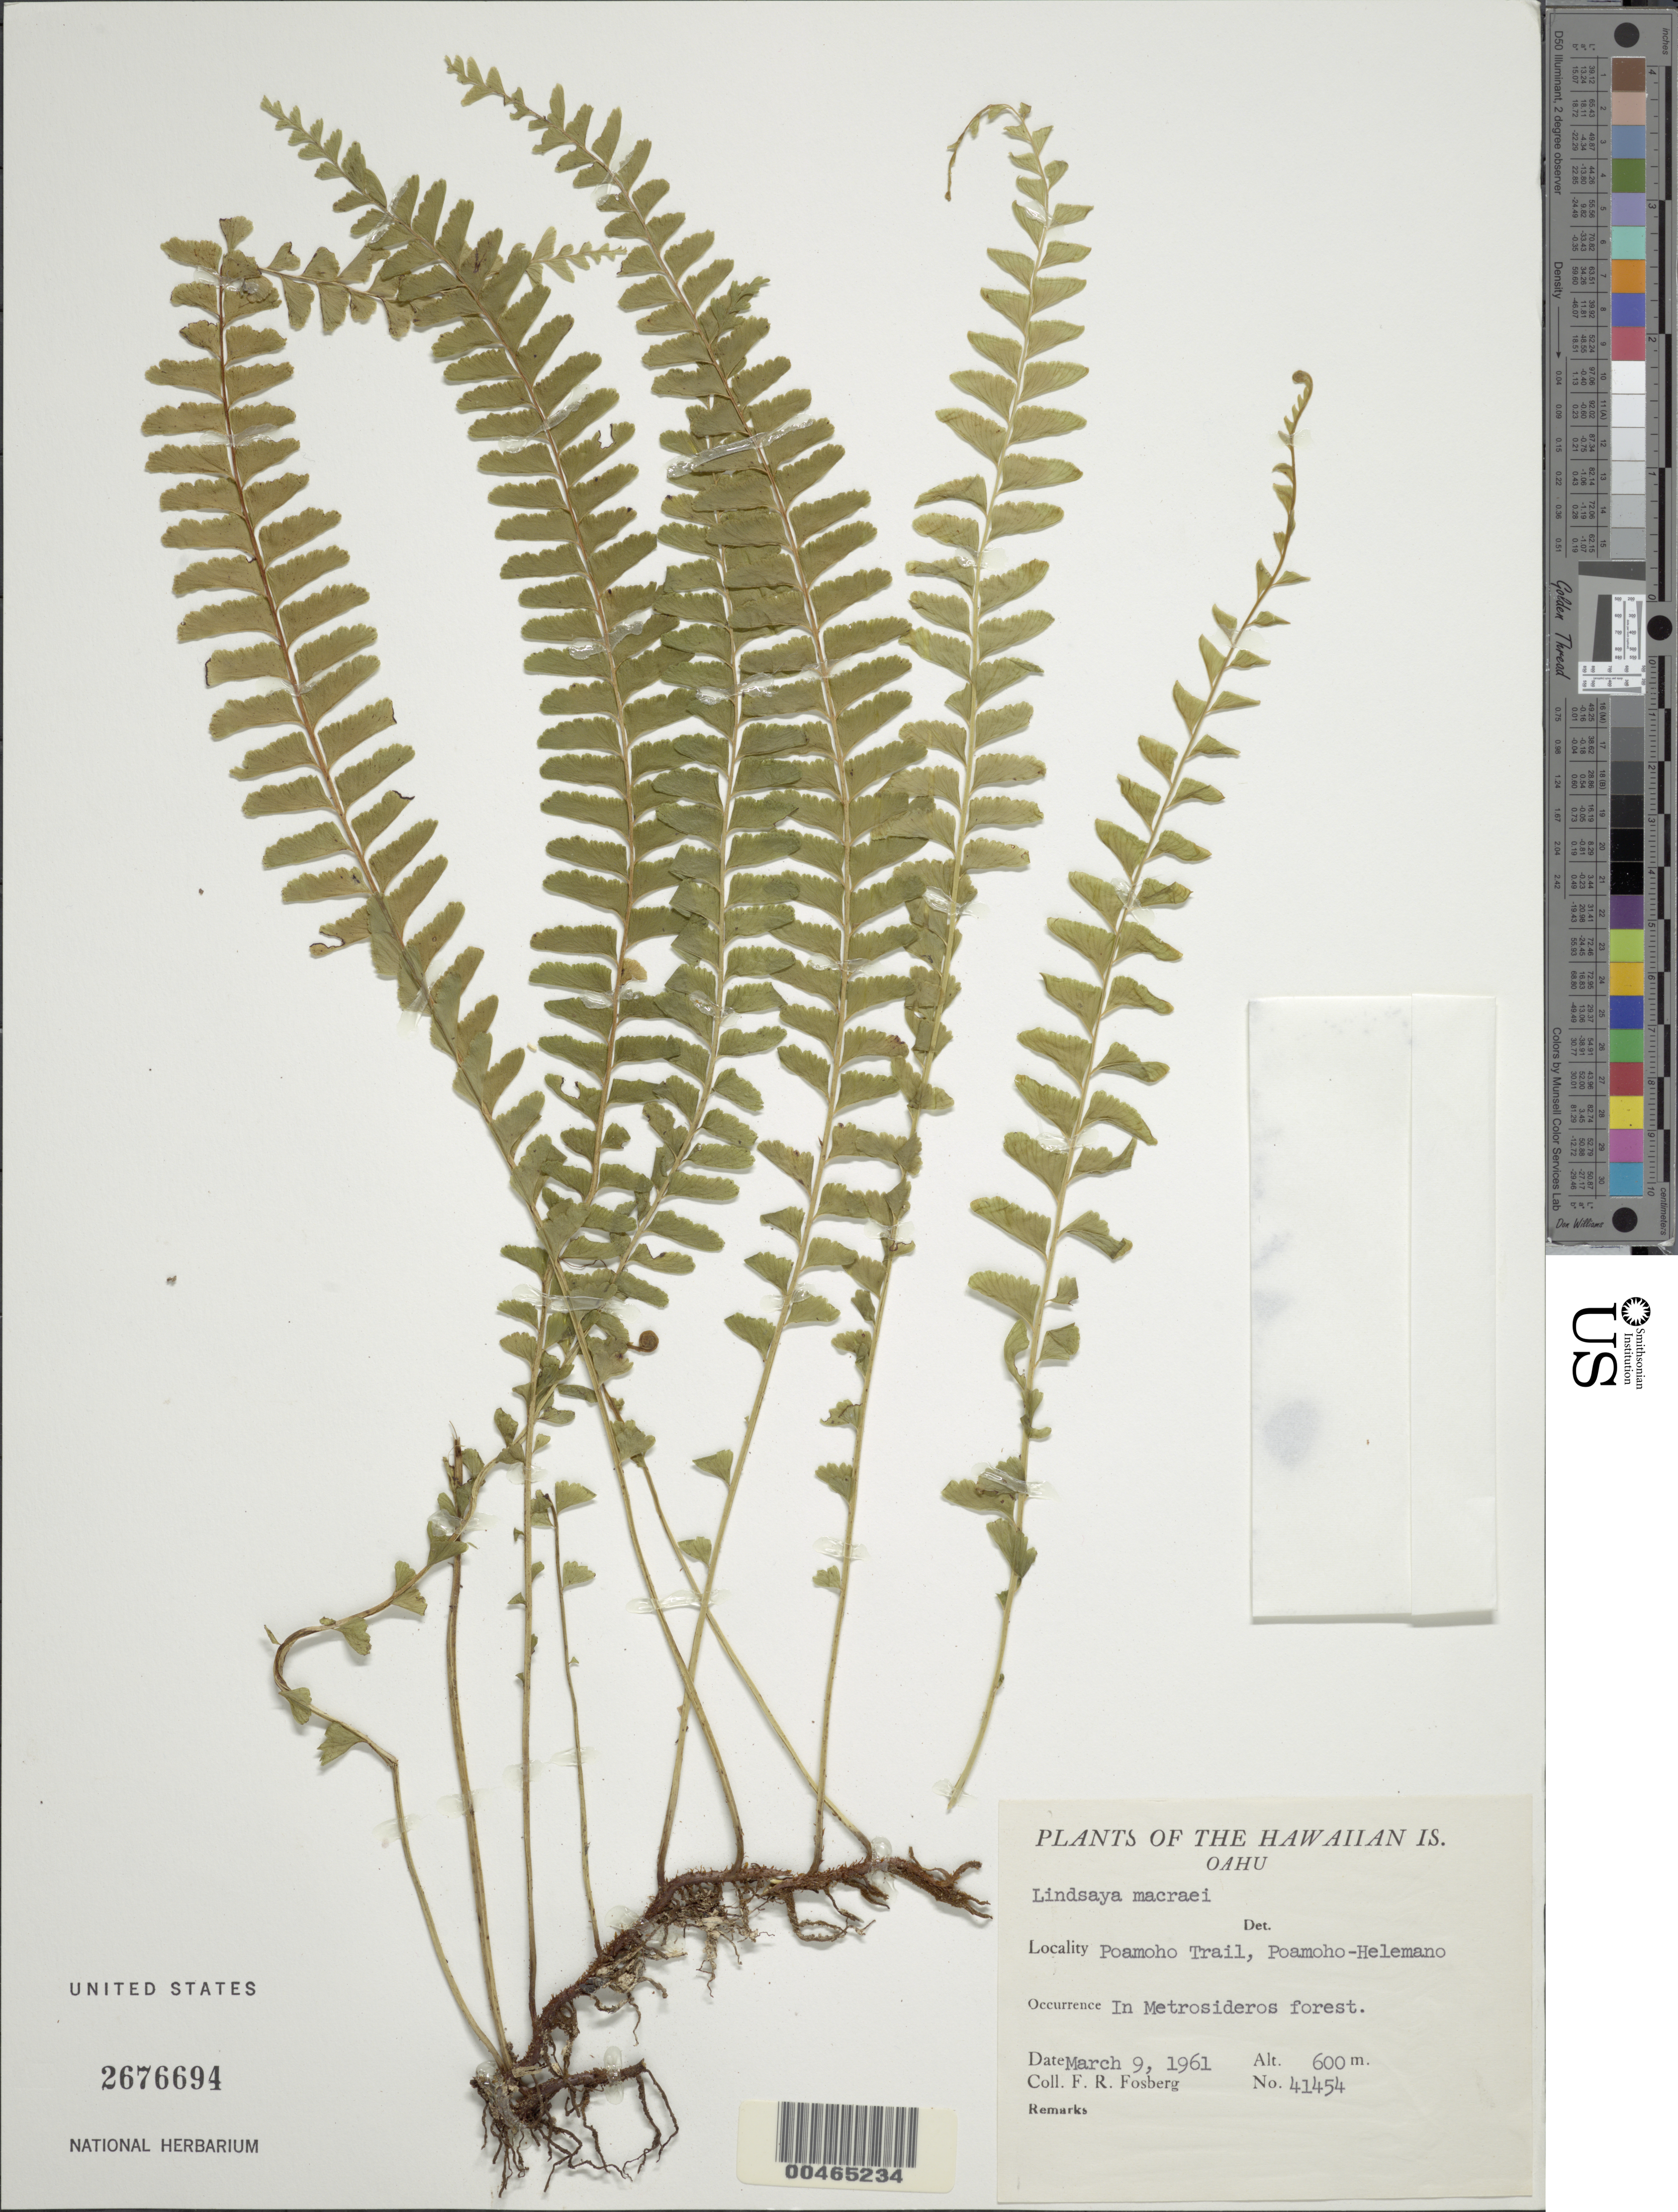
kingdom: Plantae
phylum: Tracheophyta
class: Polypodiopsida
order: Polypodiales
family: Lindsaeaceae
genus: Lindsaea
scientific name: Lindsaea repens var. macraeana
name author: (Hook. & Arn.) Mett. ex Kuhn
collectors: F. R. Fosberg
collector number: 41454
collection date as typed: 9 Mar 1961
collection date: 1961-03-09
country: United States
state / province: Hawaii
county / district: Honolulu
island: Oahu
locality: Poamoho Trail, Poamoho-Helemano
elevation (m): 600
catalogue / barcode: US 2676694